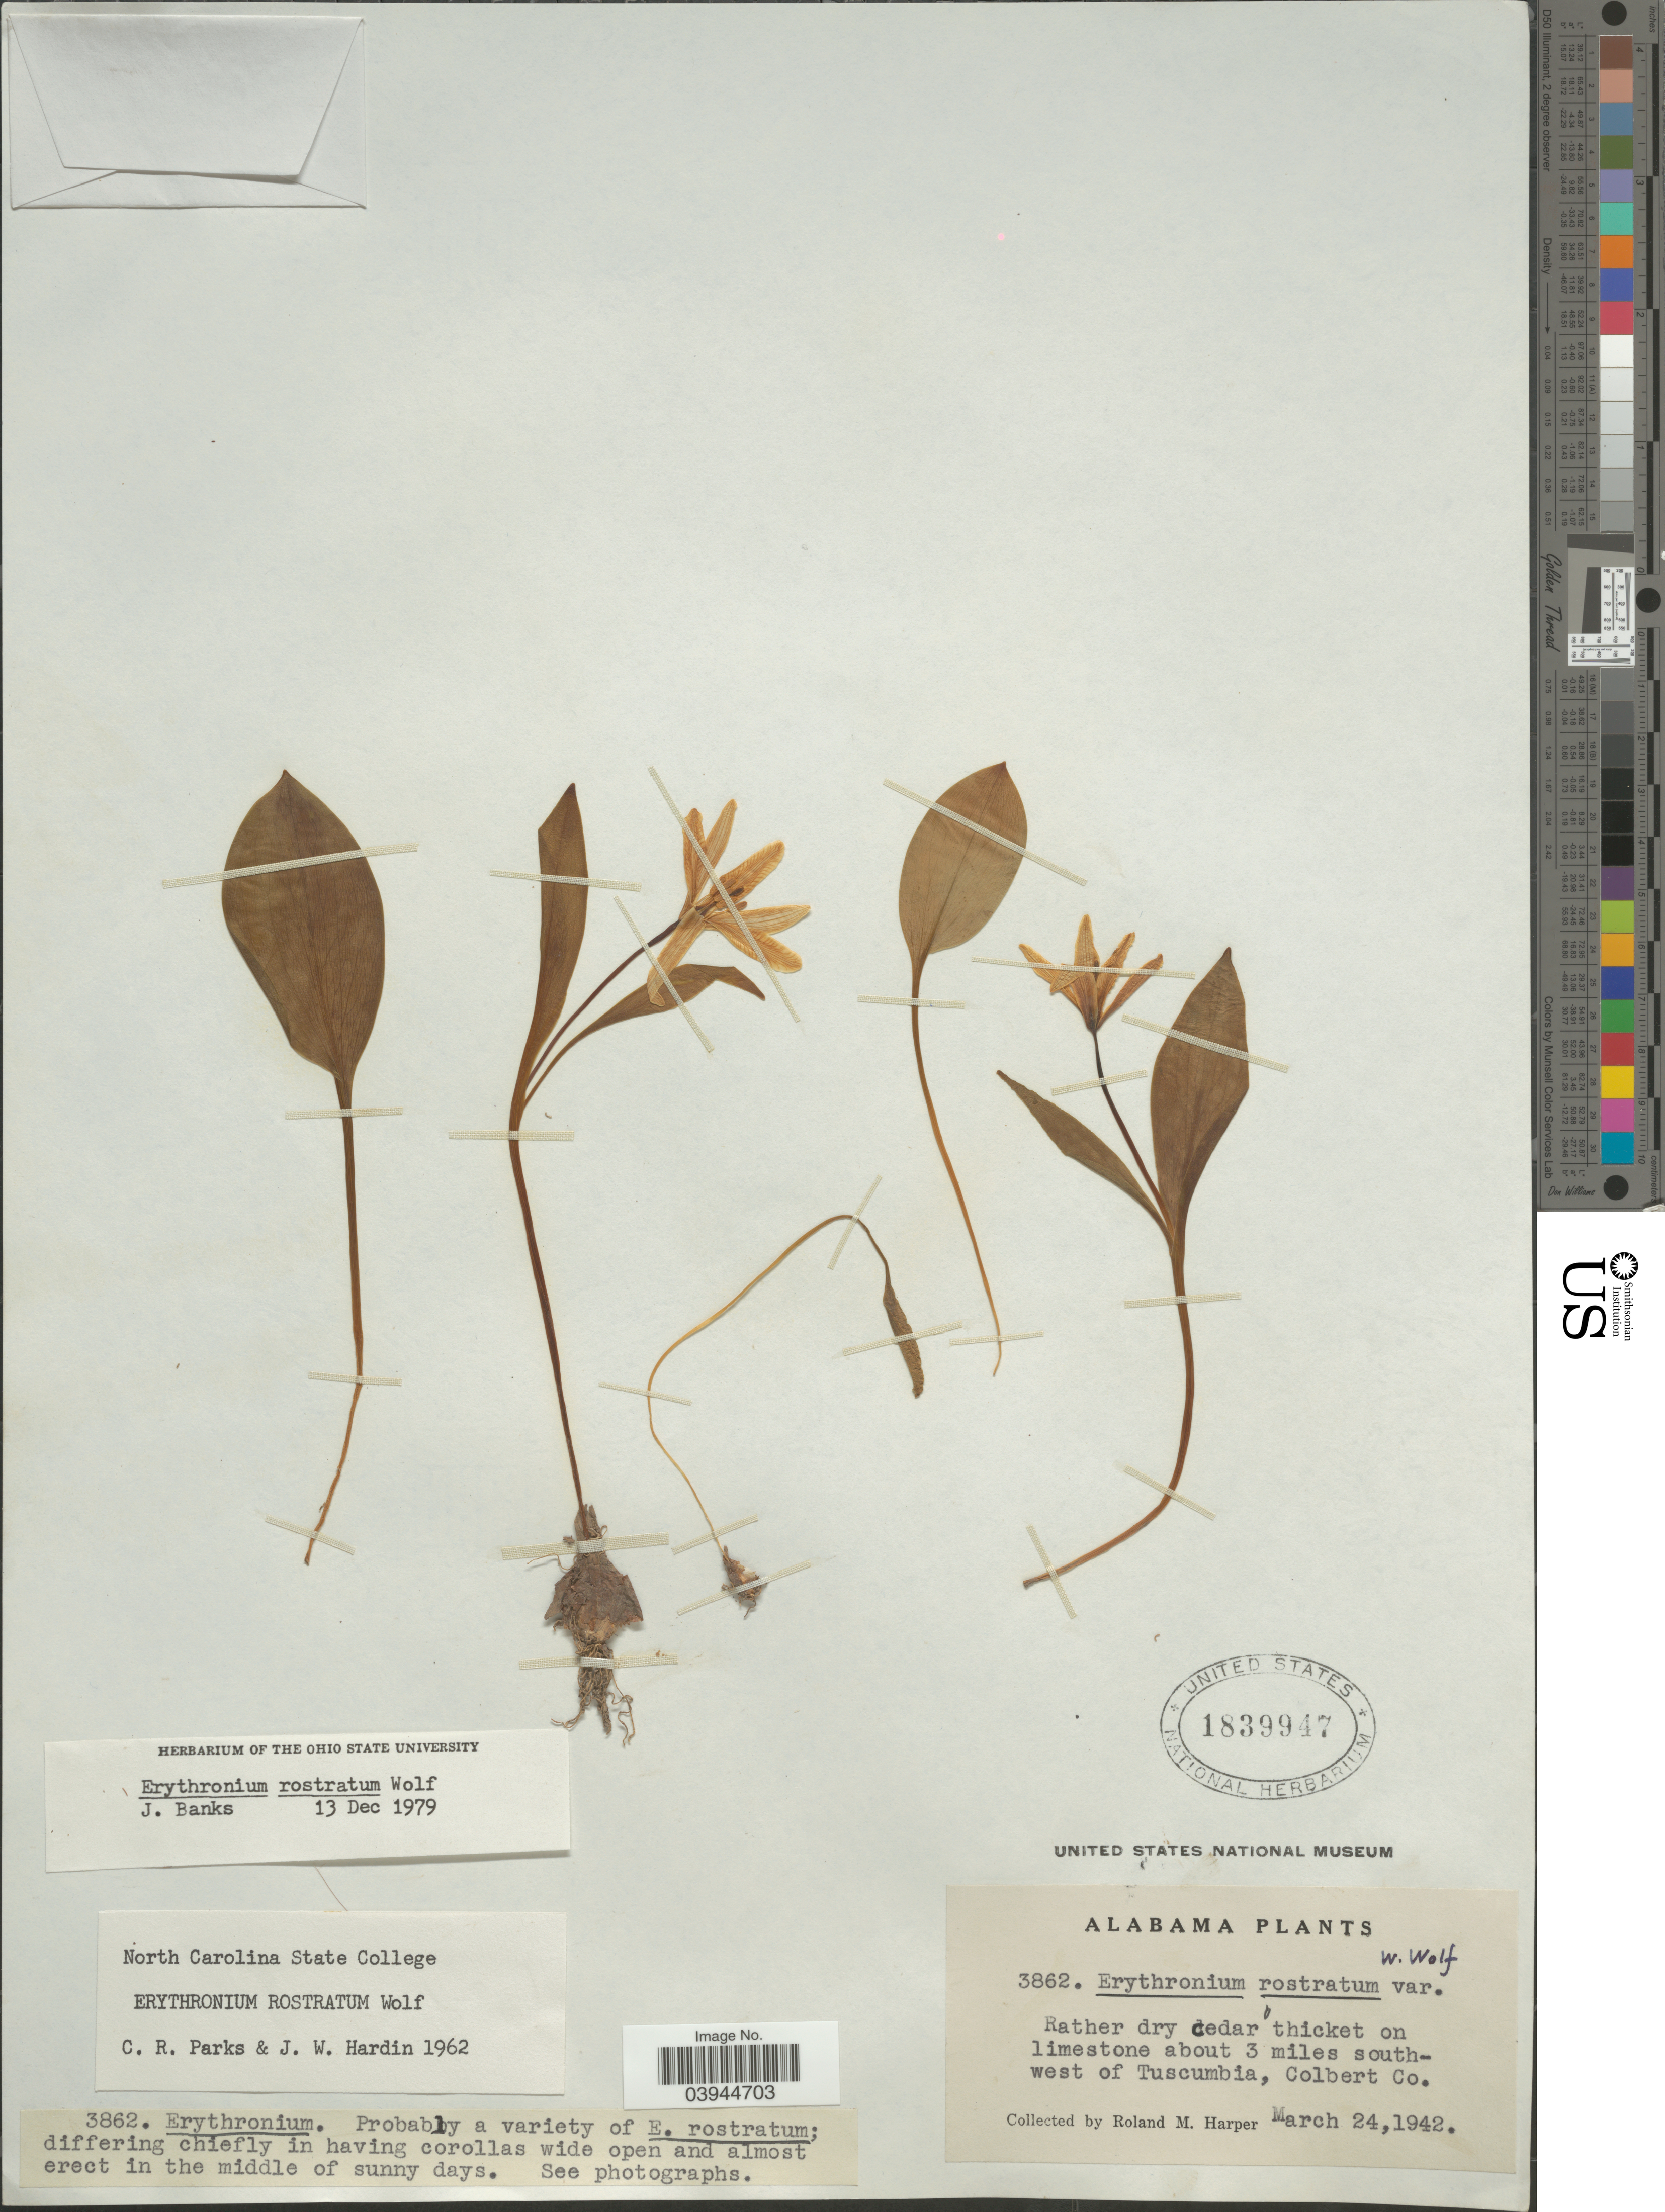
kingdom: Plantae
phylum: Tracheophyta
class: Liliopsida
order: Liliales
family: Liliaceae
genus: Erythronium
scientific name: Erythronium rostratum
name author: W. Wolf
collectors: R. M. Harper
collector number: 3862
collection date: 1942-03-24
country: United States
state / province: Alabama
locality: Rather dry cedar thicket on limestone about 3 miles south-west of Tuscumbia, Colbert Co.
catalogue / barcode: US 1839947